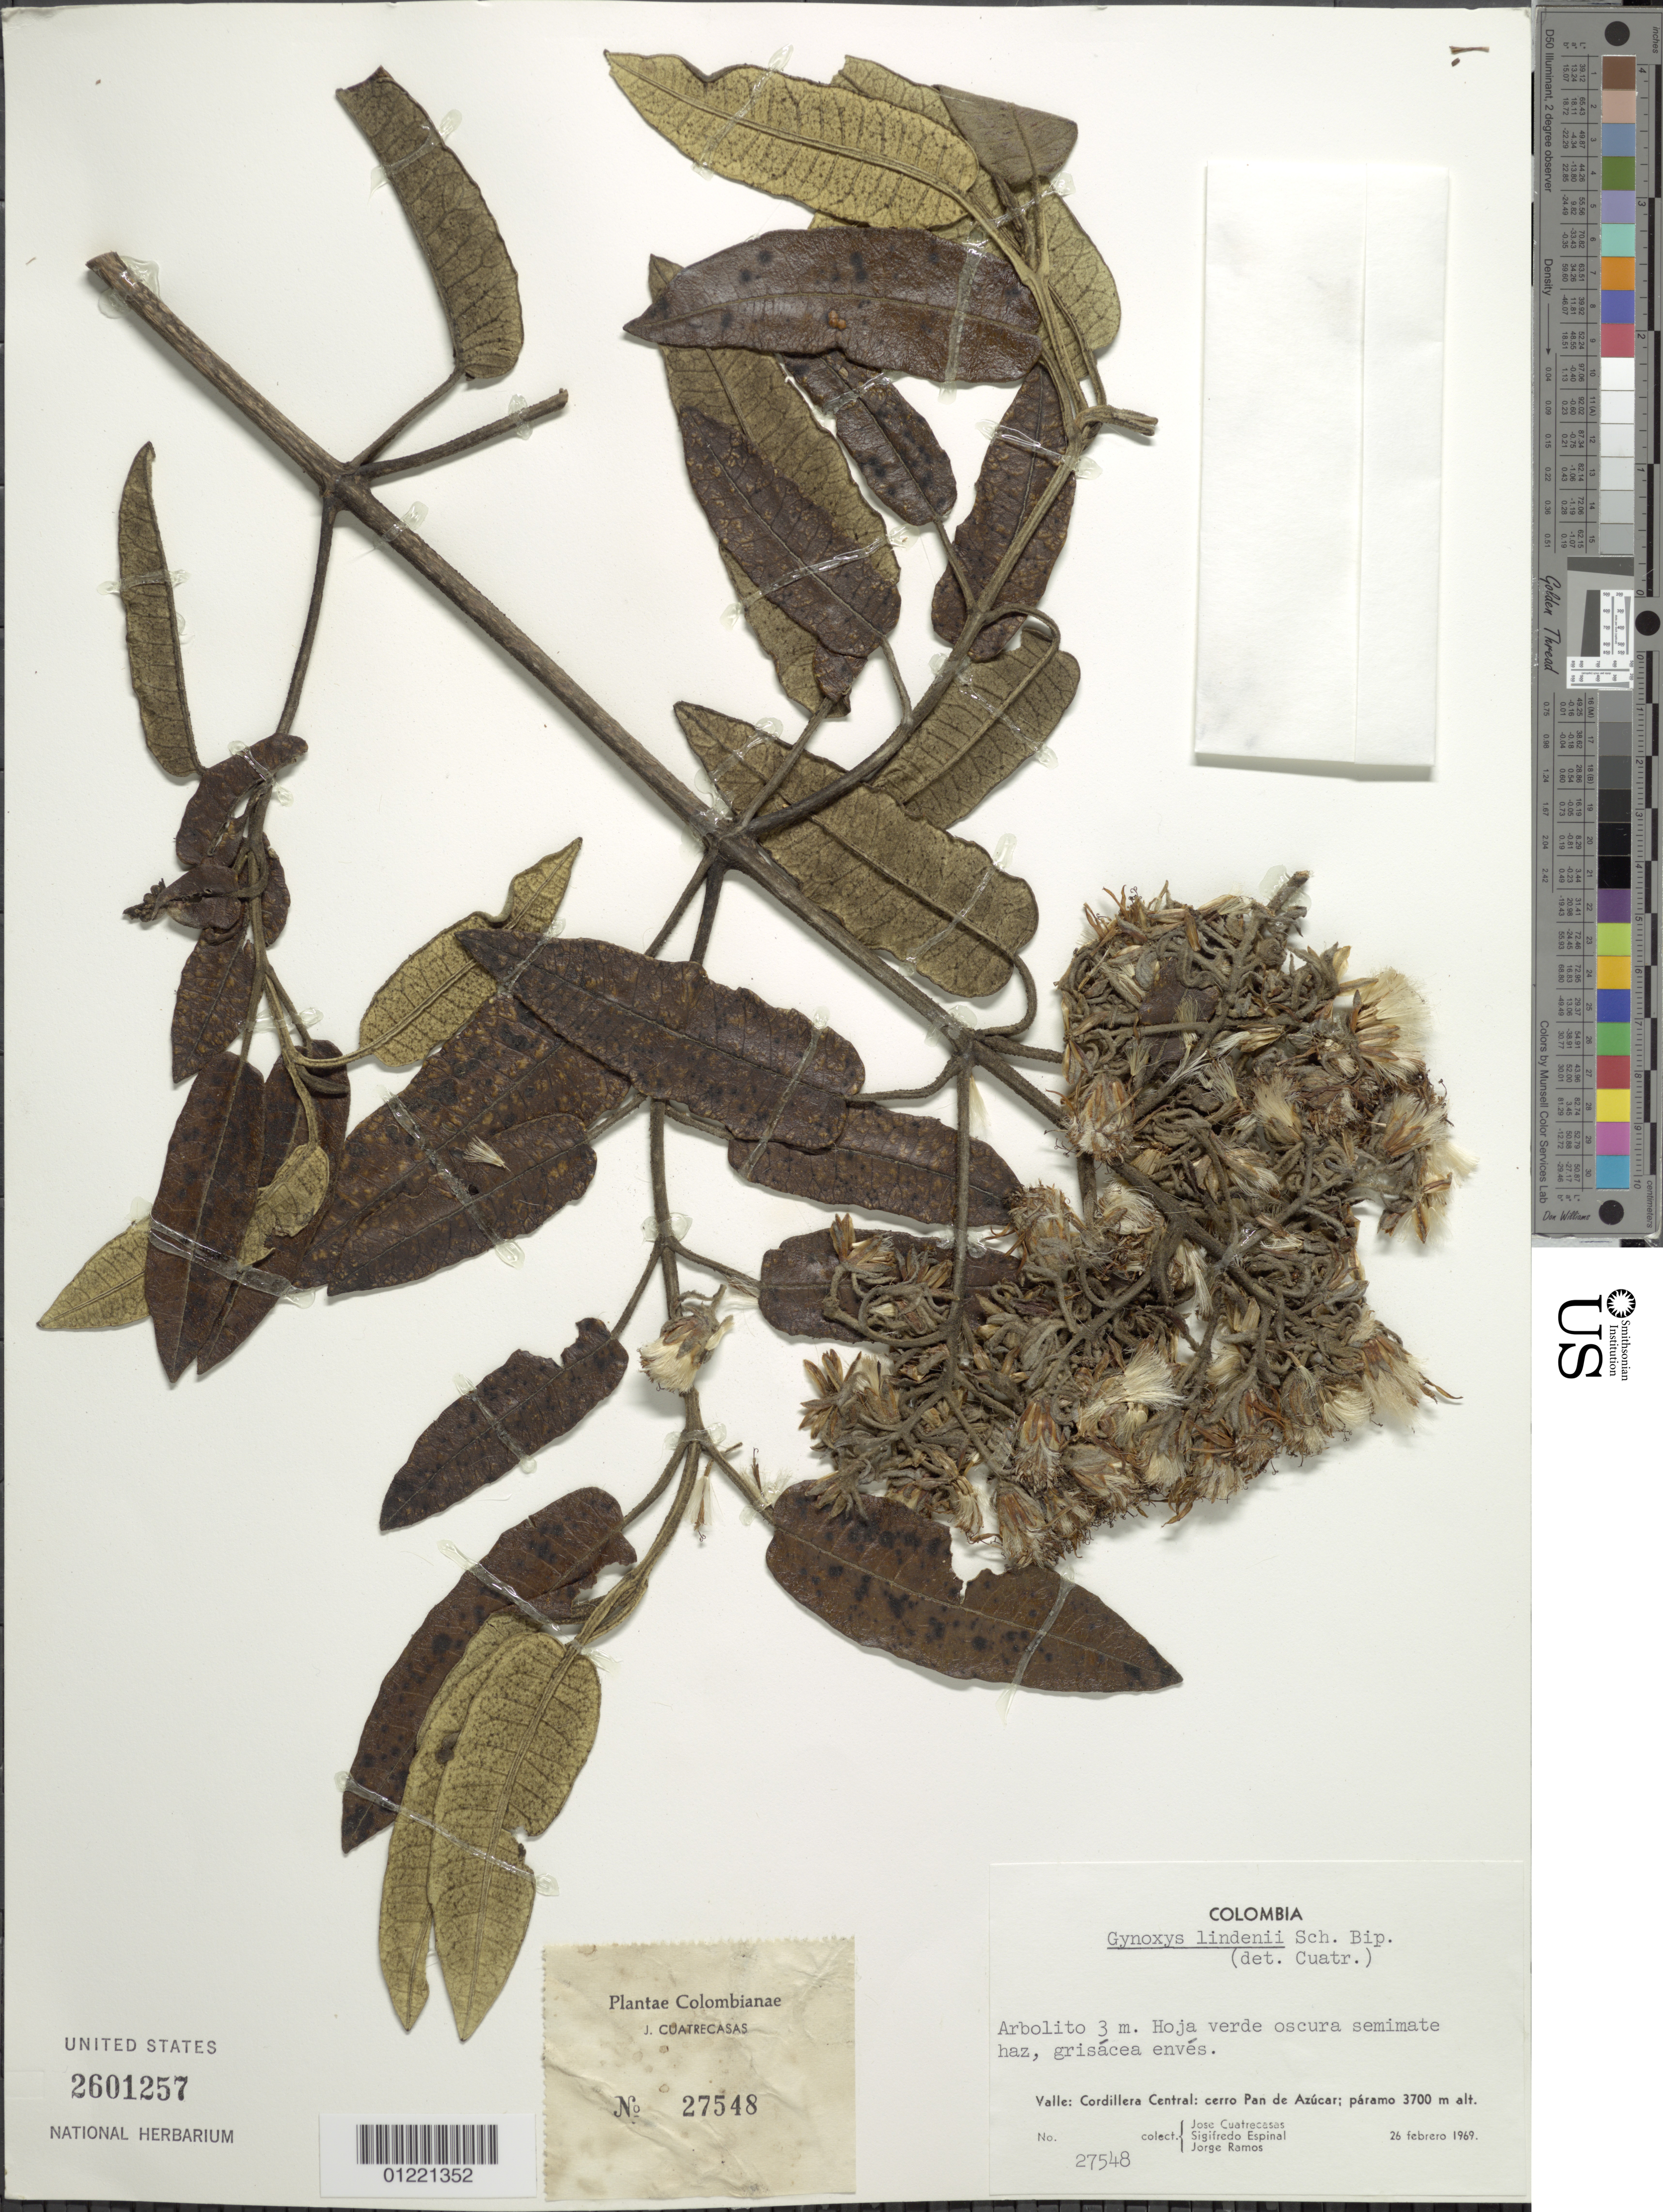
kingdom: Plantae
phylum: Tracheophyta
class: Magnoliopsida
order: Asterales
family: Asteraceae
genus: Gynoxys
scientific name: Gynoxys baccharoides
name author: (Kunth) Cass.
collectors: J. Cuatrecasas, L. S. Espinal & J. E. Ramos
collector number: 27548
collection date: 1969-02-26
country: Colombia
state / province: Valle del Cauca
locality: Cordillera Central: cerro Pan de Azúcar.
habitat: paramo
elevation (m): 3700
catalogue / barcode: US 2601257